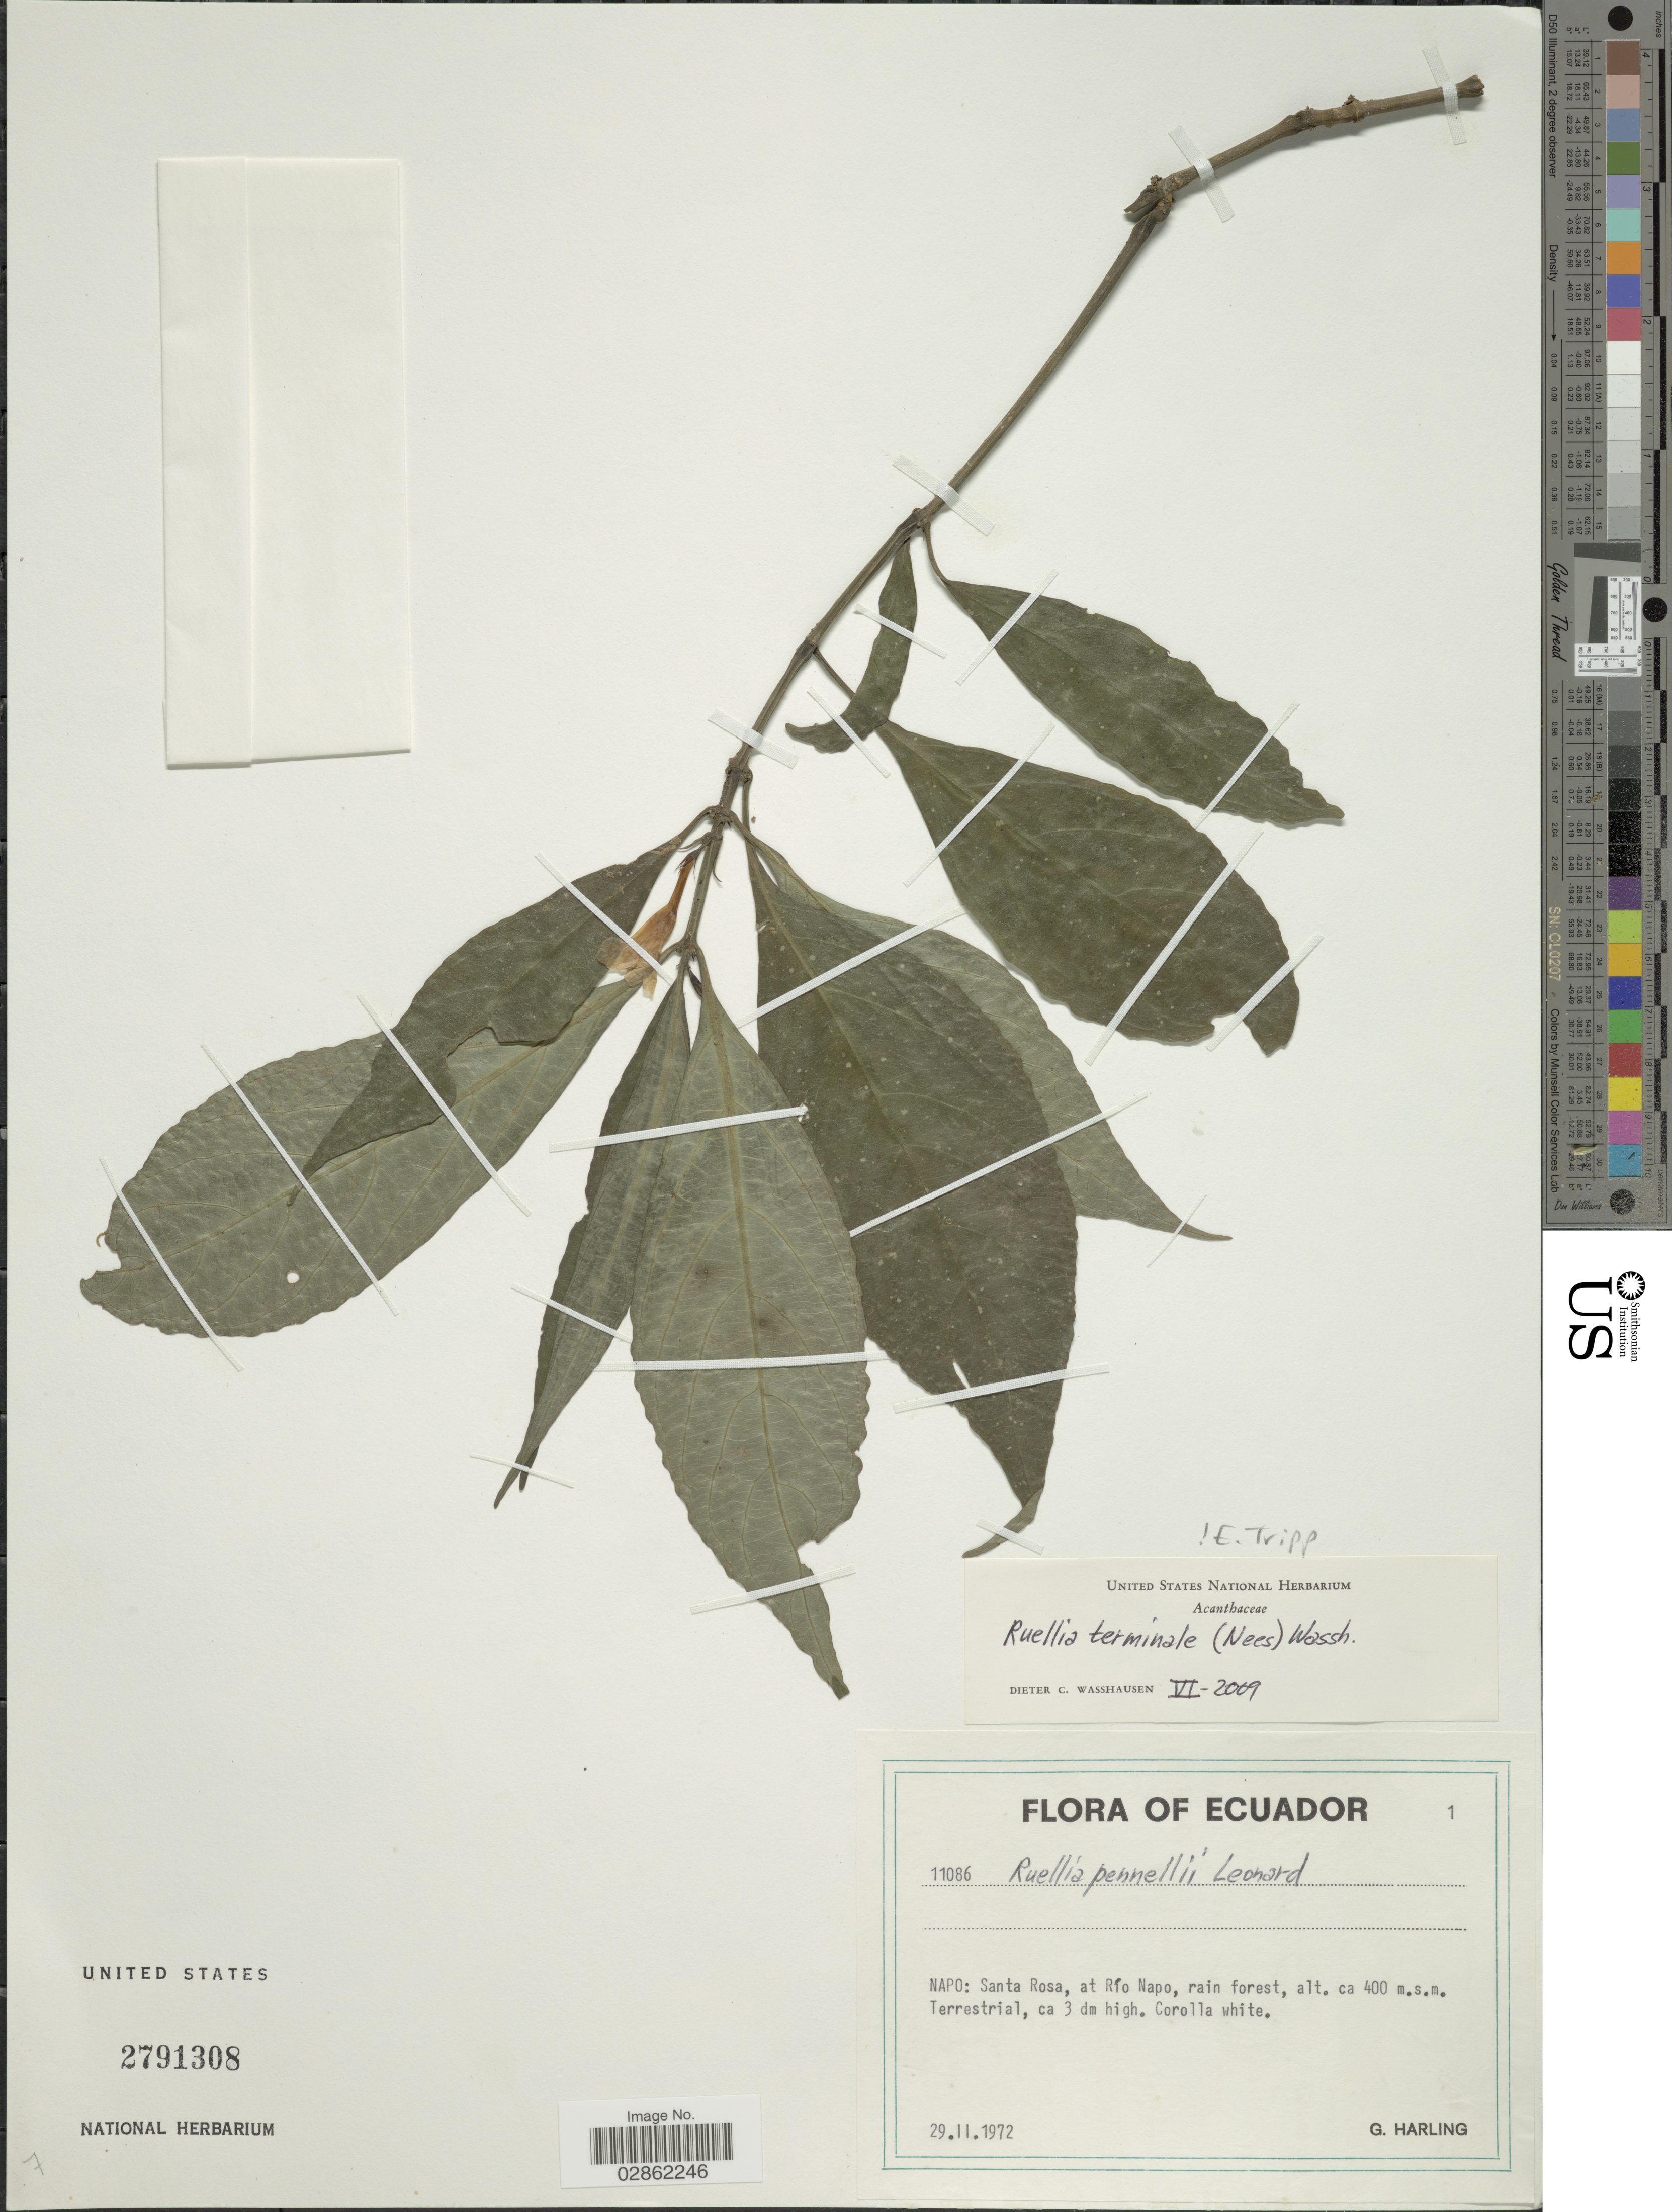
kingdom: Plantae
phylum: Tracheophyta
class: Magnoliopsida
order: Lamiales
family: Acanthaceae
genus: Ruellia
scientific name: Ruellia terminalis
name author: (Nees) Wassh.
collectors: G. Harling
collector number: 11086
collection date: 1972-02-29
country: Ecuador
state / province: Napo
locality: Santa Rosa, at Río Napo.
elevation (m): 400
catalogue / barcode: US 2791308